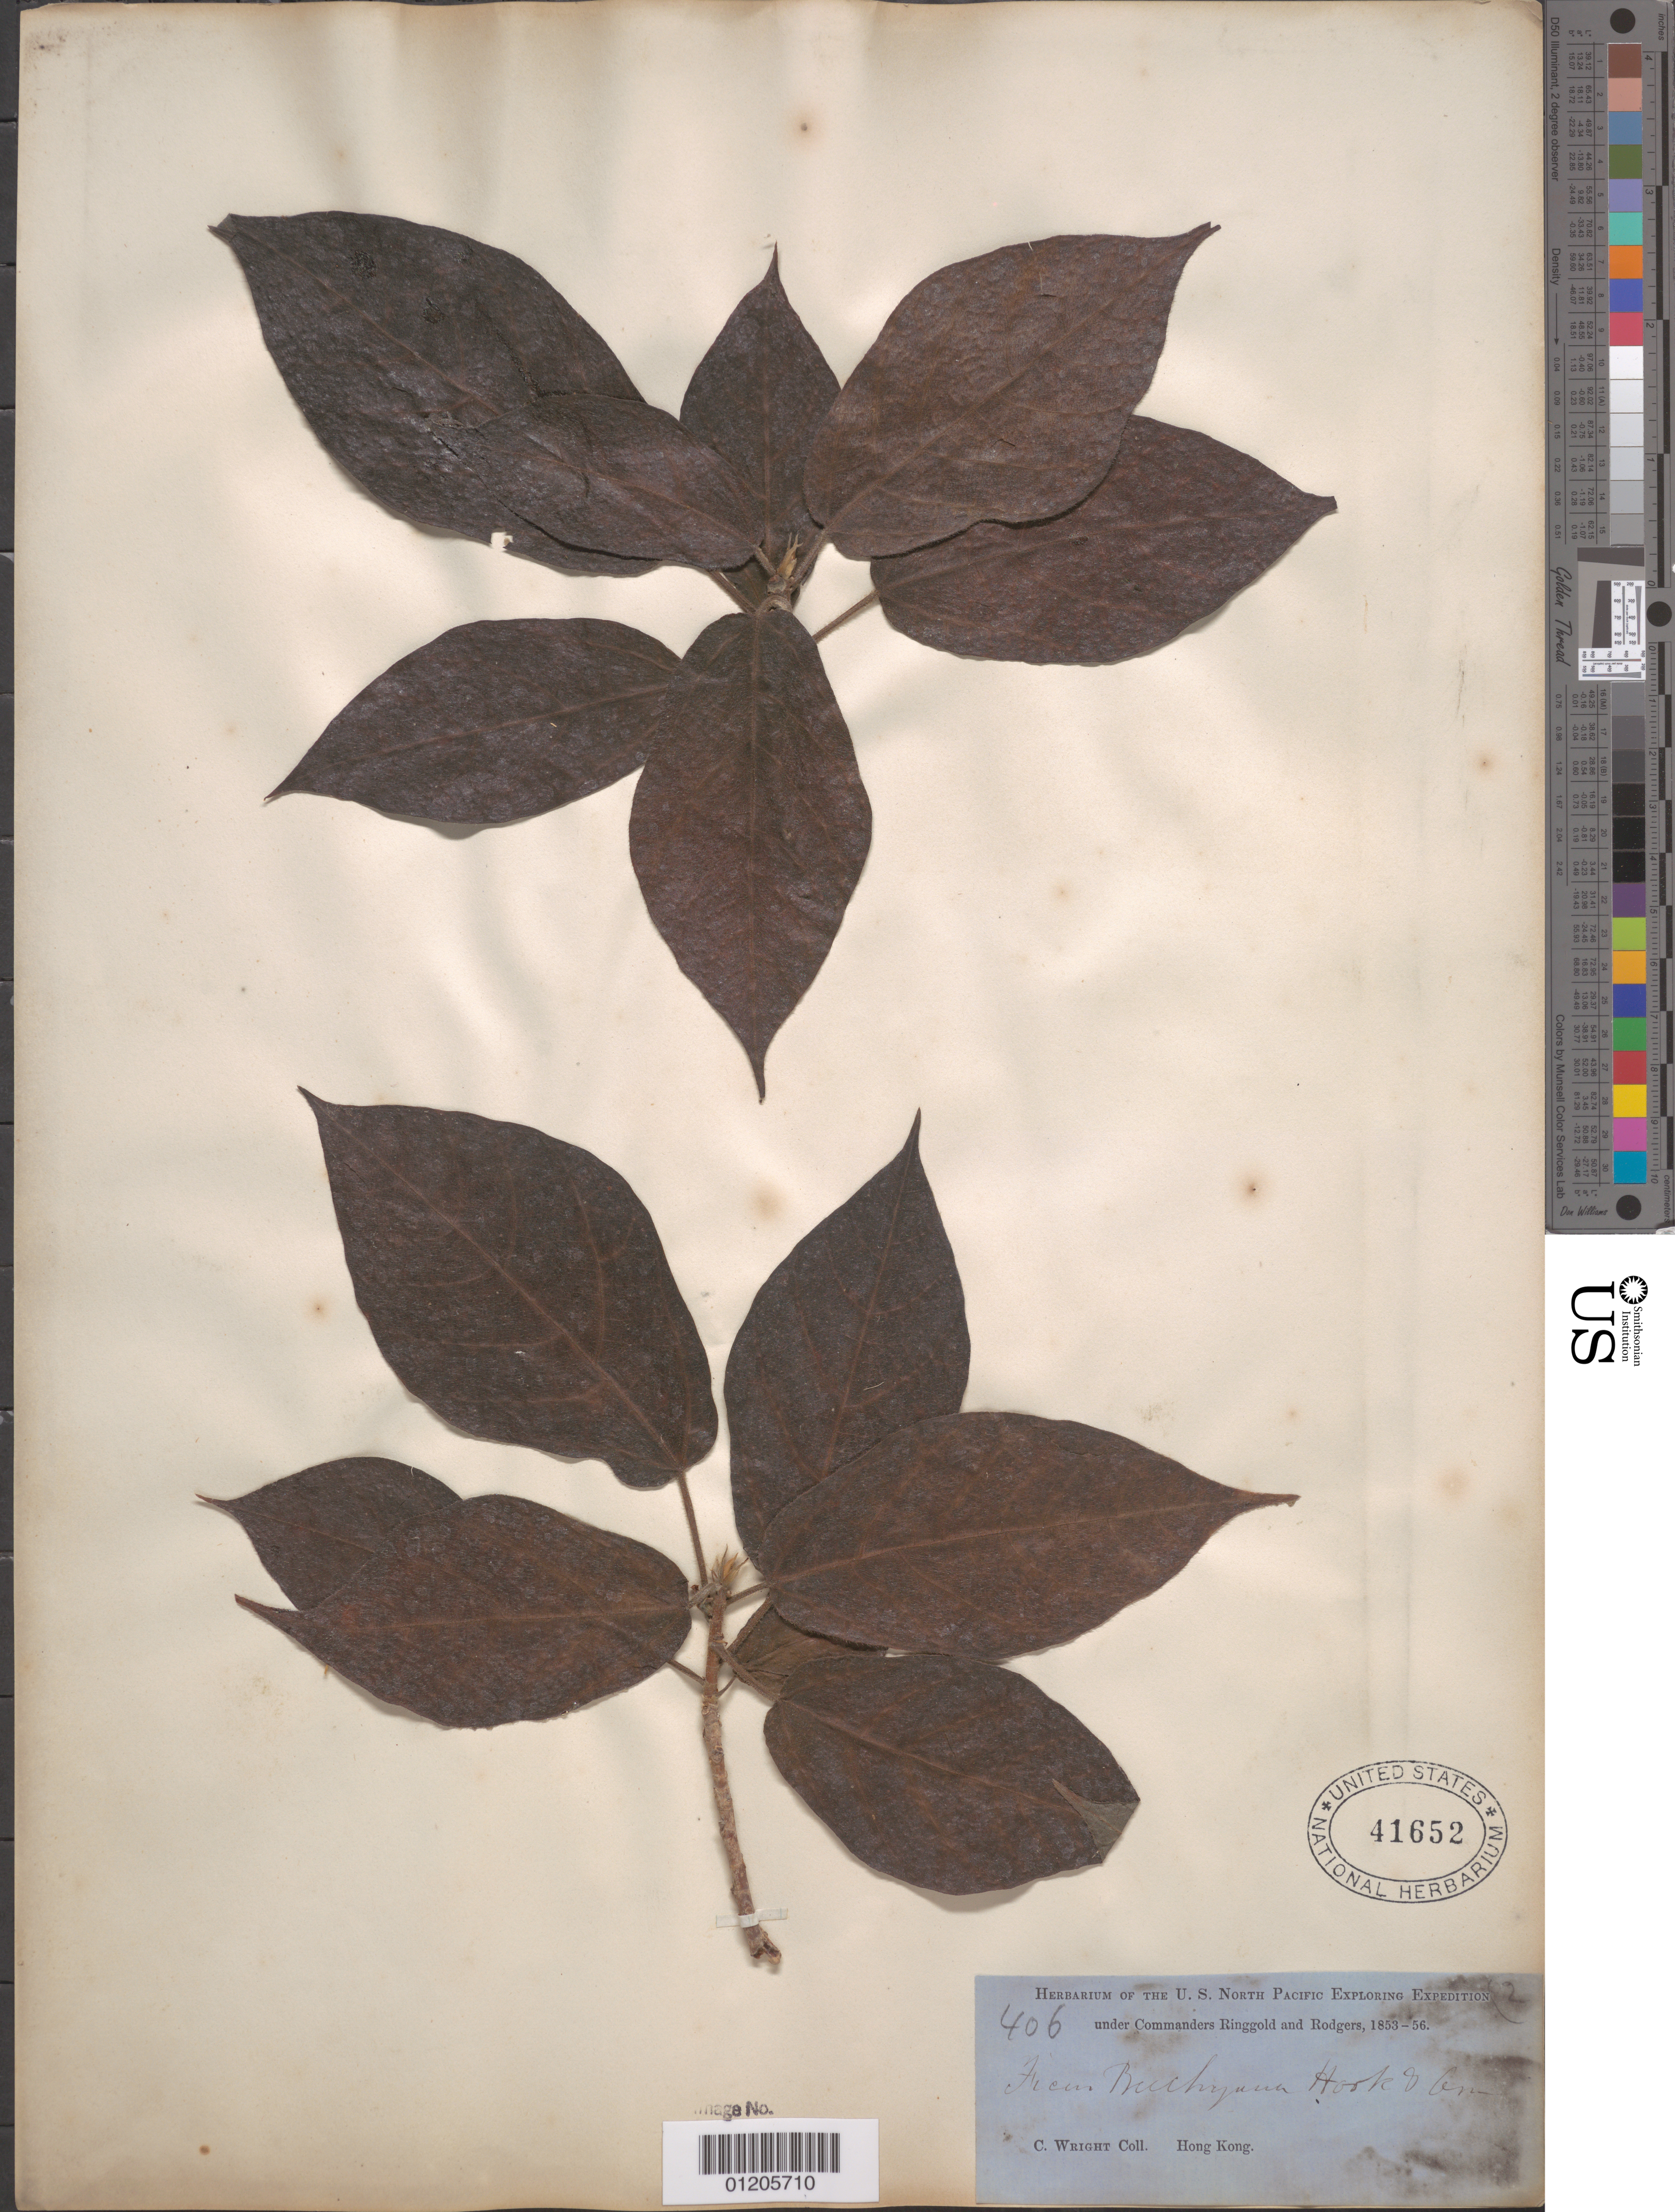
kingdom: Plantae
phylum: Tracheophyta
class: Magnoliopsida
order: Rosales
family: Moraceae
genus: Ficus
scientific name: Ficus beecheyana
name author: Hook. & Arn.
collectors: C. Wright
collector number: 406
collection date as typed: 1853 to -- -- 1856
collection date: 1853/1856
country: China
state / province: Hong Kong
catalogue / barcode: US 41652